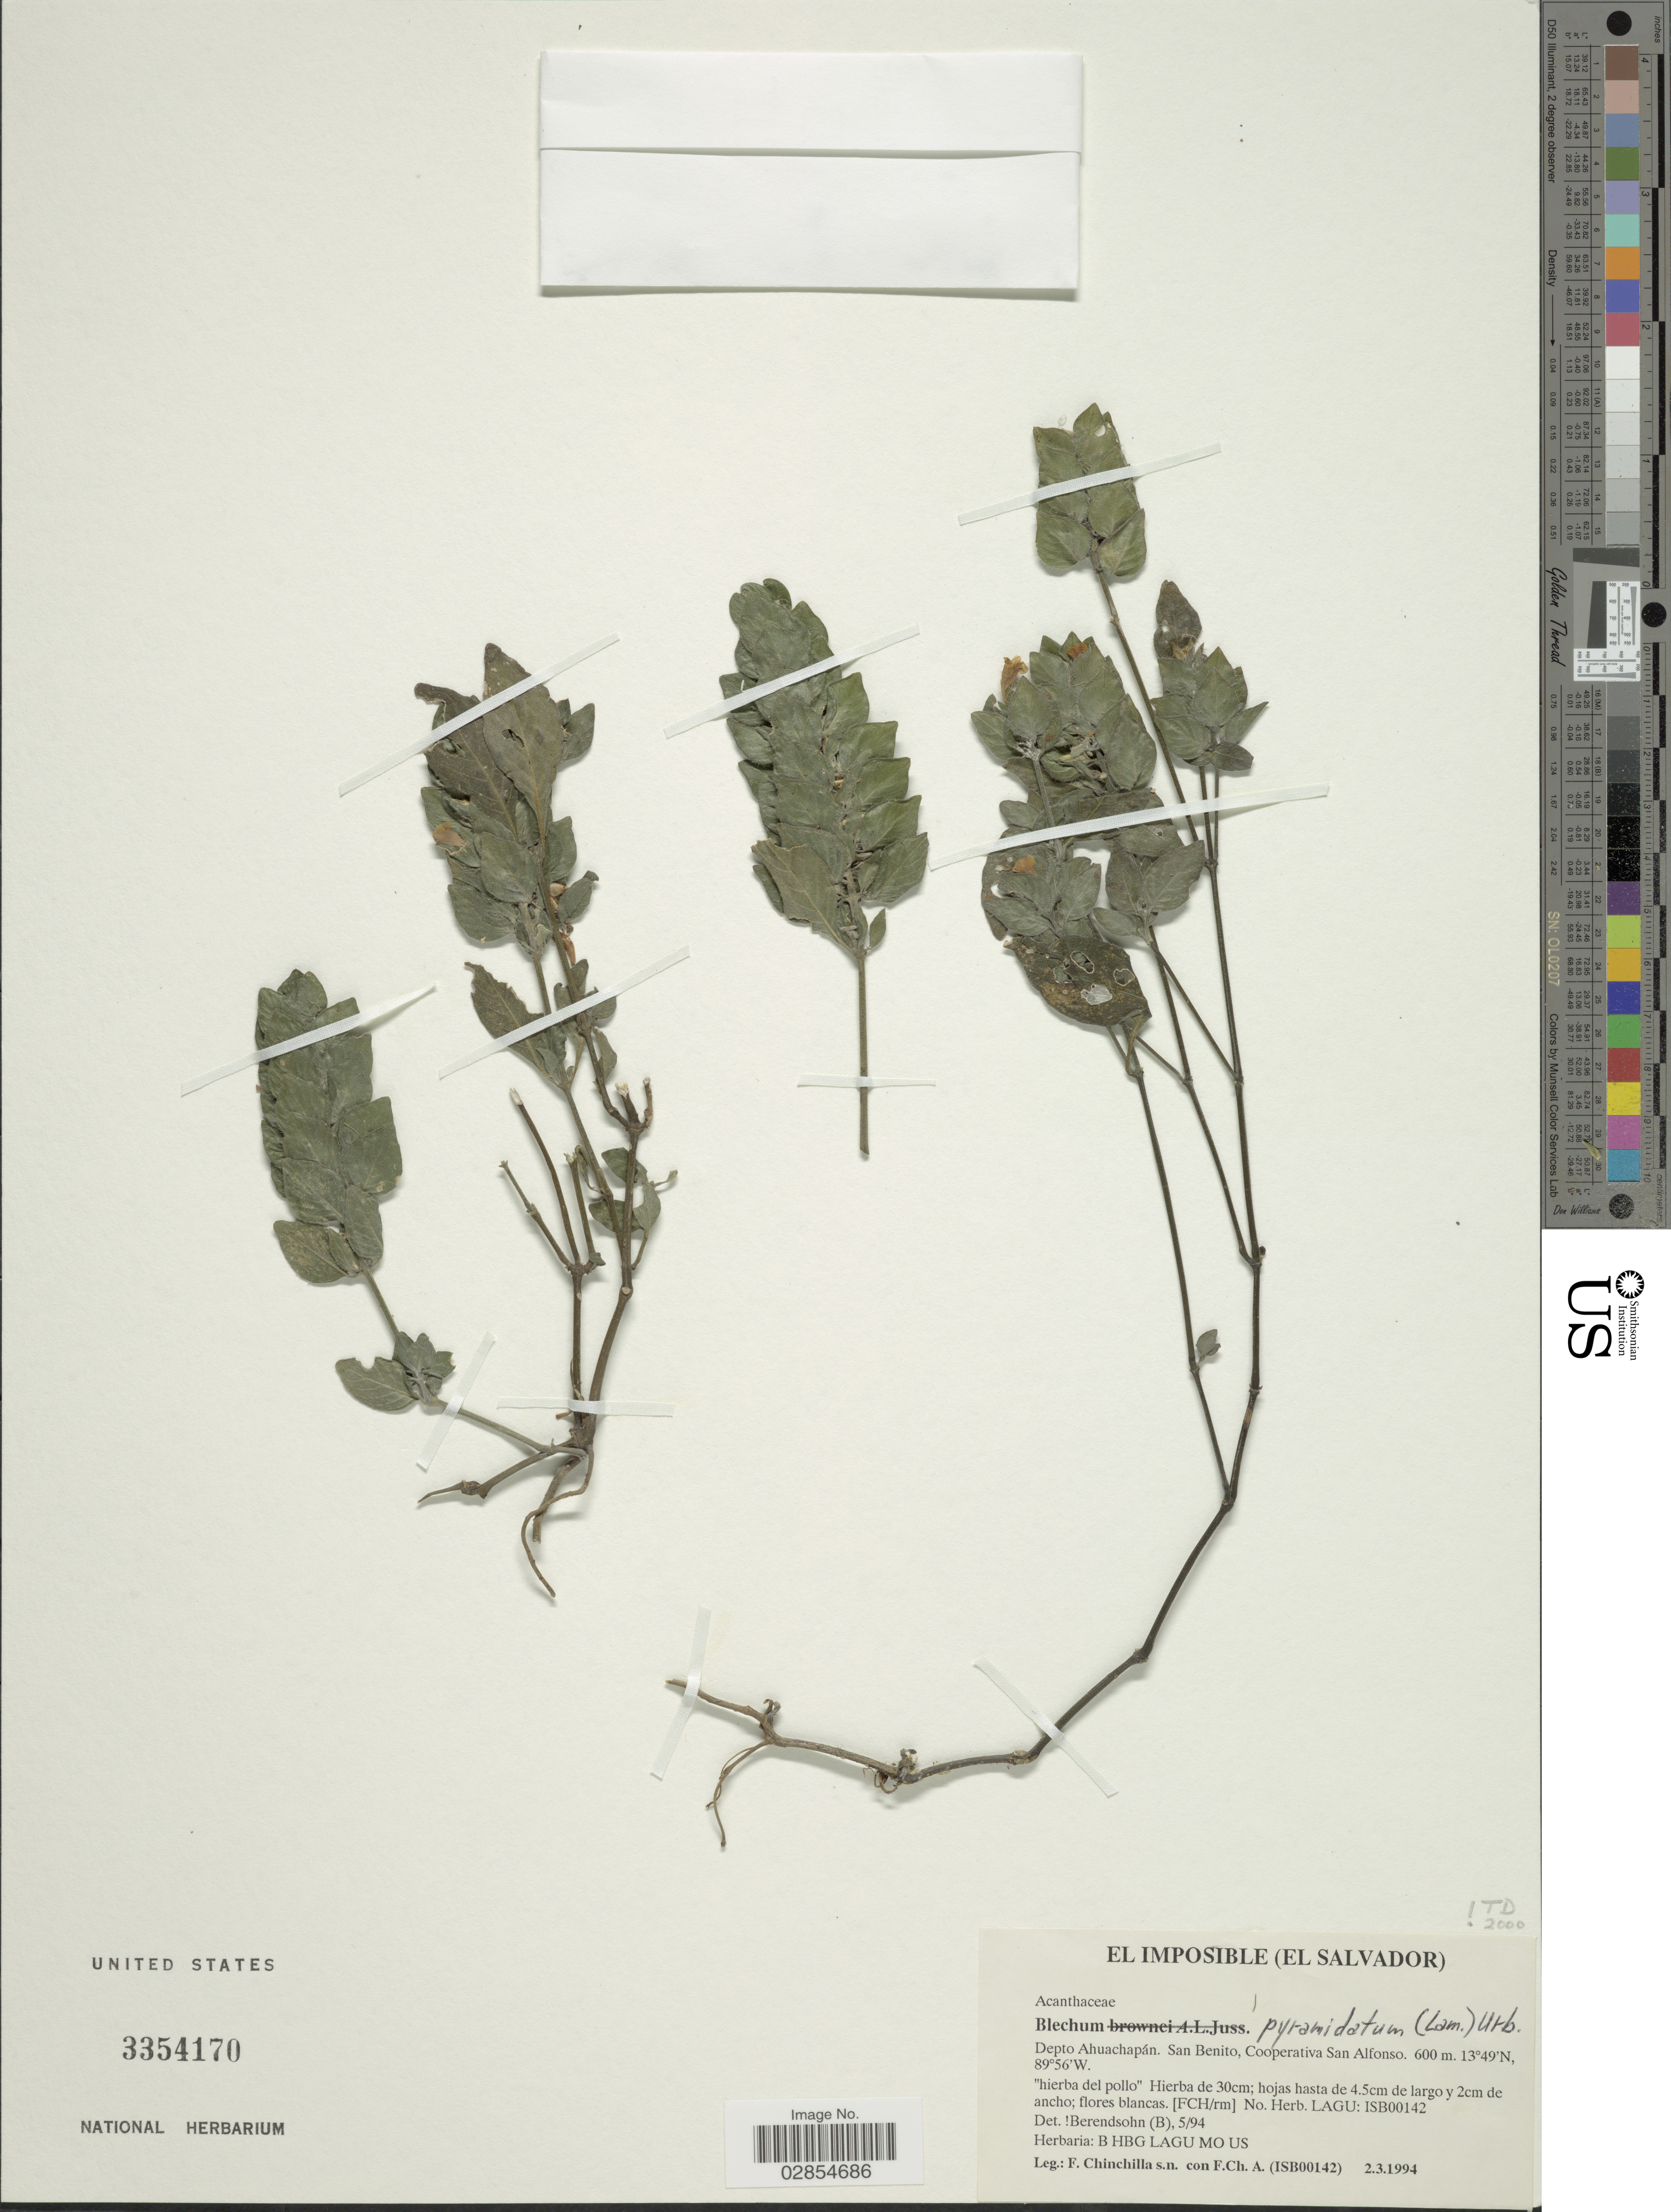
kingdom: Plantae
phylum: Tracheophyta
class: Magnoliopsida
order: Lamiales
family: Acanthaceae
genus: Blechum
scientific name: Blechum pyramidatum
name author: (Lam.) Urb.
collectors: F. Chinchilla & F. Ch. A.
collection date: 1994-03-02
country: El Salvador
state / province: Ahuachapan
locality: Depto. Ahuachapán. San Benito, Cooperativa San Alfonso.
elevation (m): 600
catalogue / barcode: US 3354170